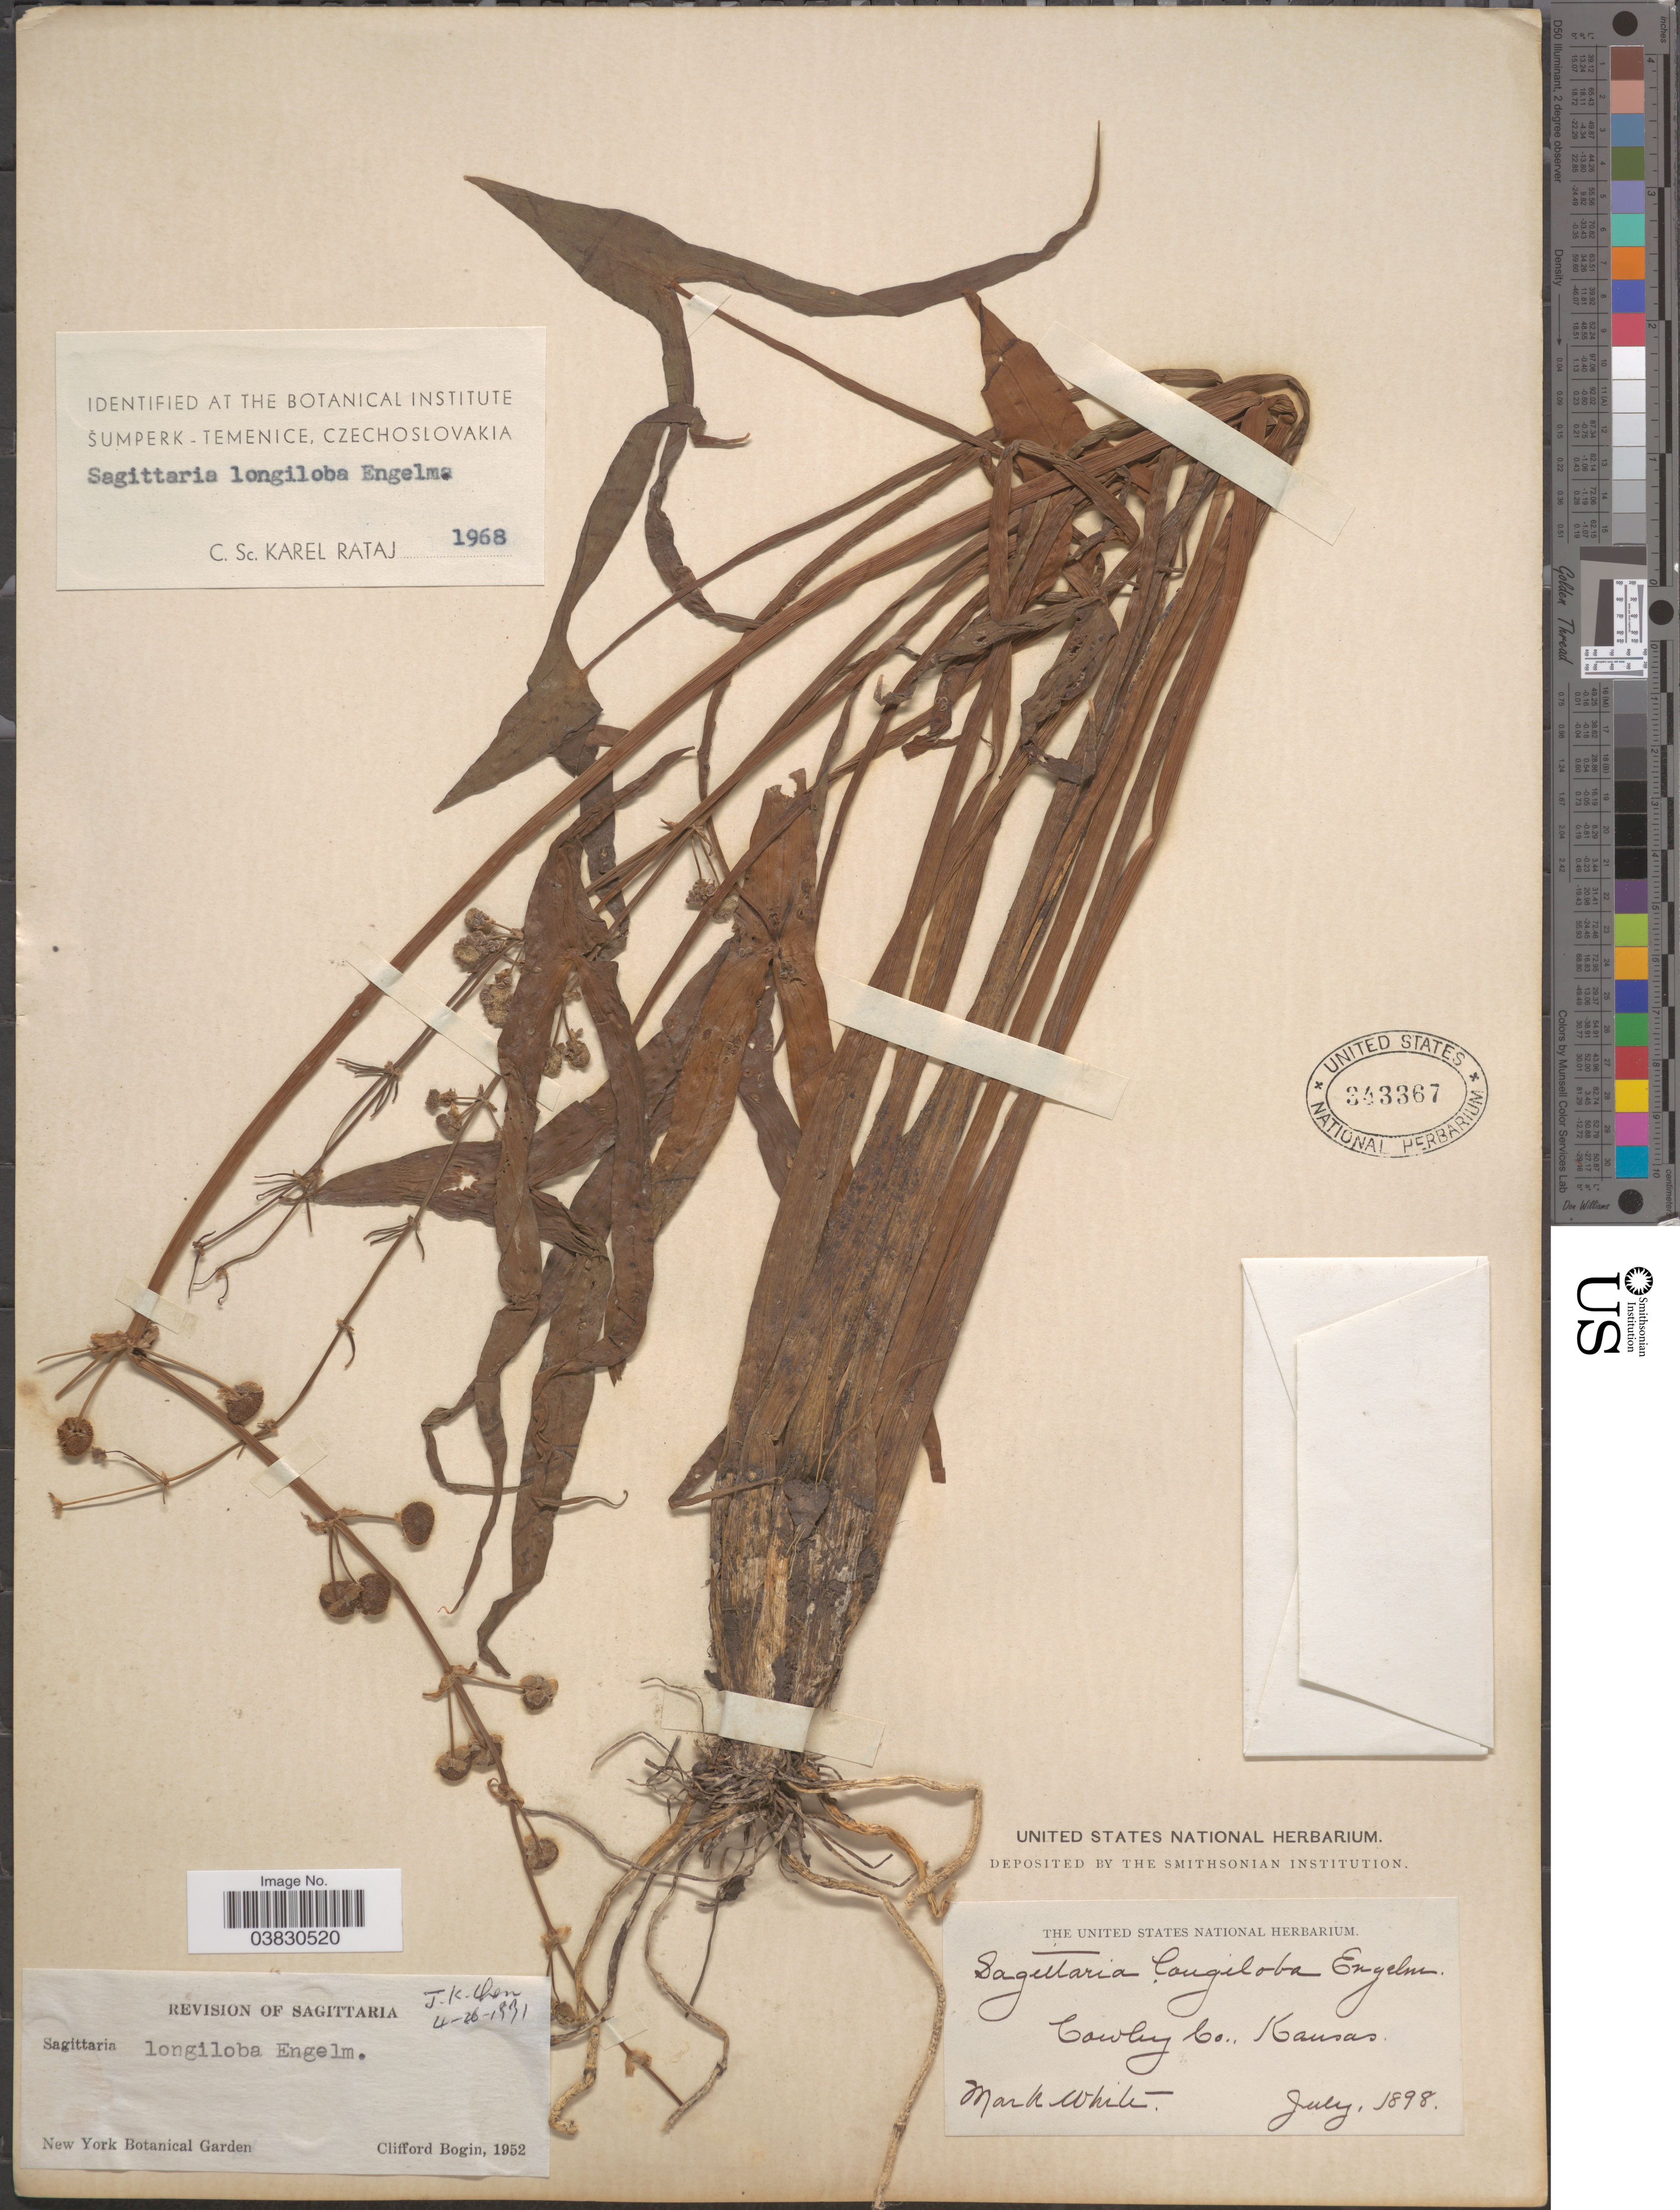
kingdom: Plantae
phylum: Tracheophyta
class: Liliopsida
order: Alismatales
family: Alismataceae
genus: Sagittaria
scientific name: Sagittaria longiloba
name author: Engelm. ex J.G. Sm.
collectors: M. White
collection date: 1898-07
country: United States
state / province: Kansas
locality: Cowley Co.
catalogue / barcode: US 343367